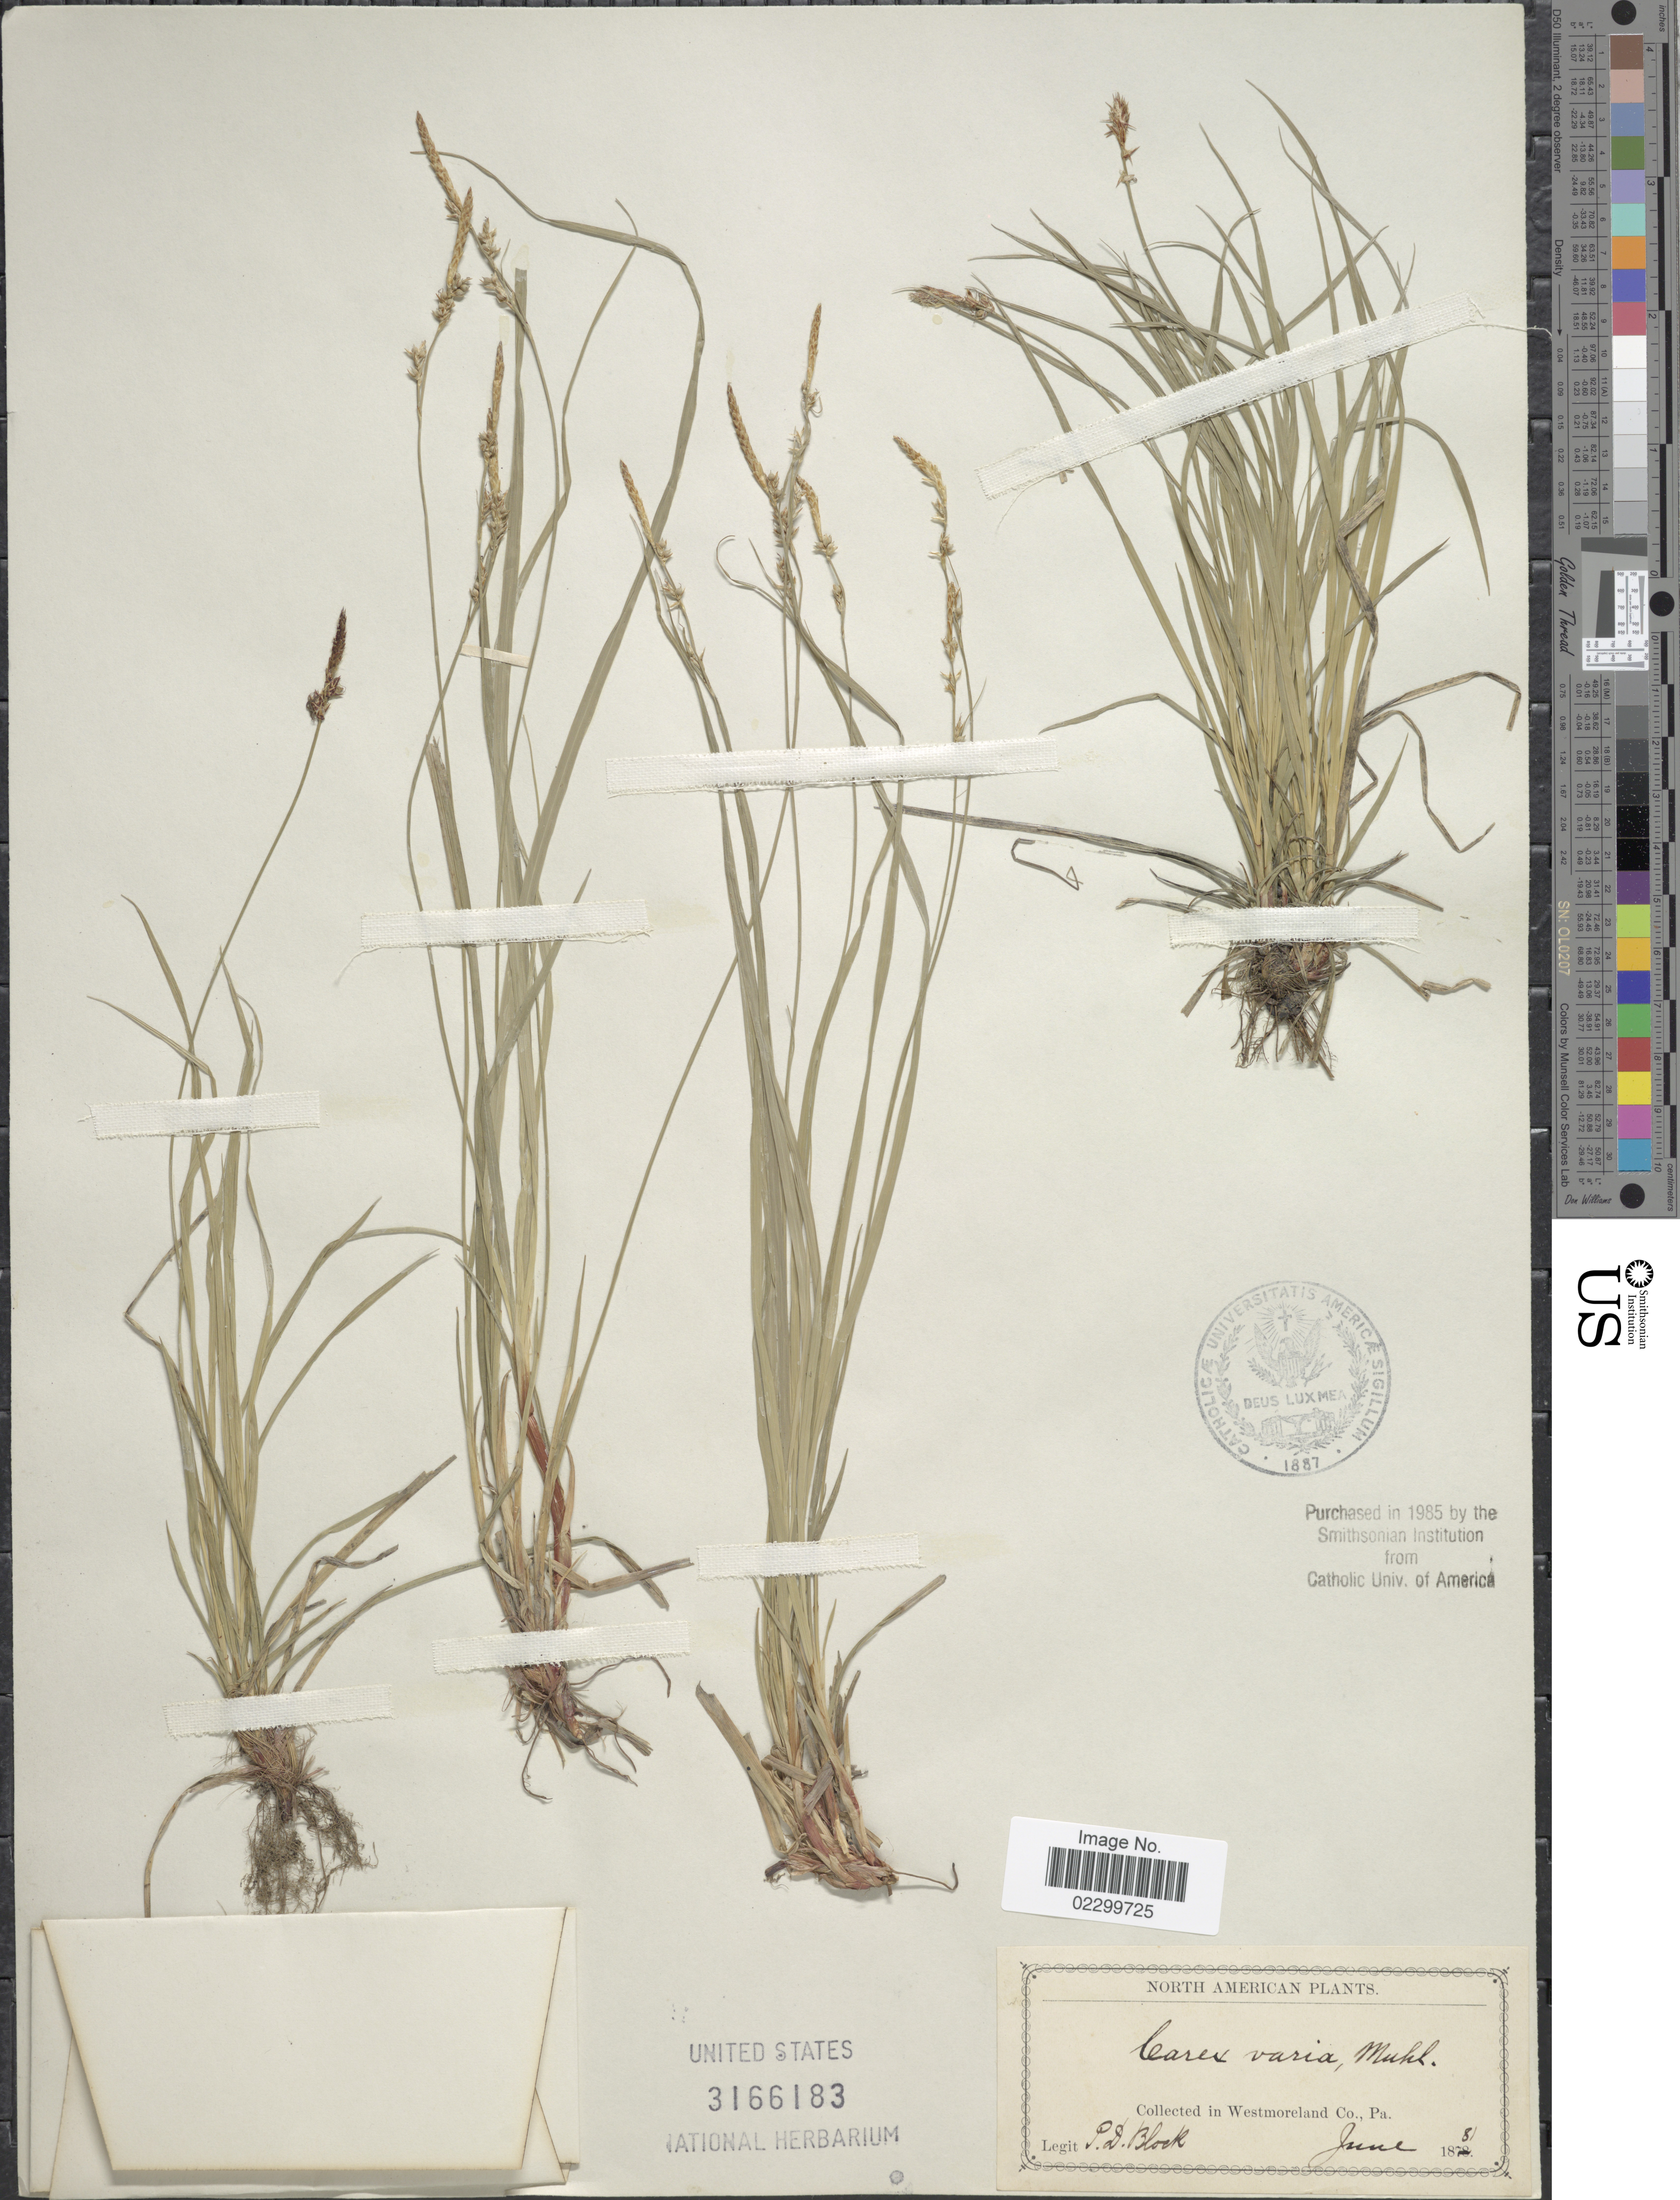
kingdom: Plantae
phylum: Tracheophyta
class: Liliopsida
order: Poales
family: Cyperaceae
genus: Carex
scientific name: Carex albicans var. albicans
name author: Willd. ex Spreng.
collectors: P. De Block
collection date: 1881-06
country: United States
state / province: Pennsylvania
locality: In Westmoreland Co.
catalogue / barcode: US 3166183